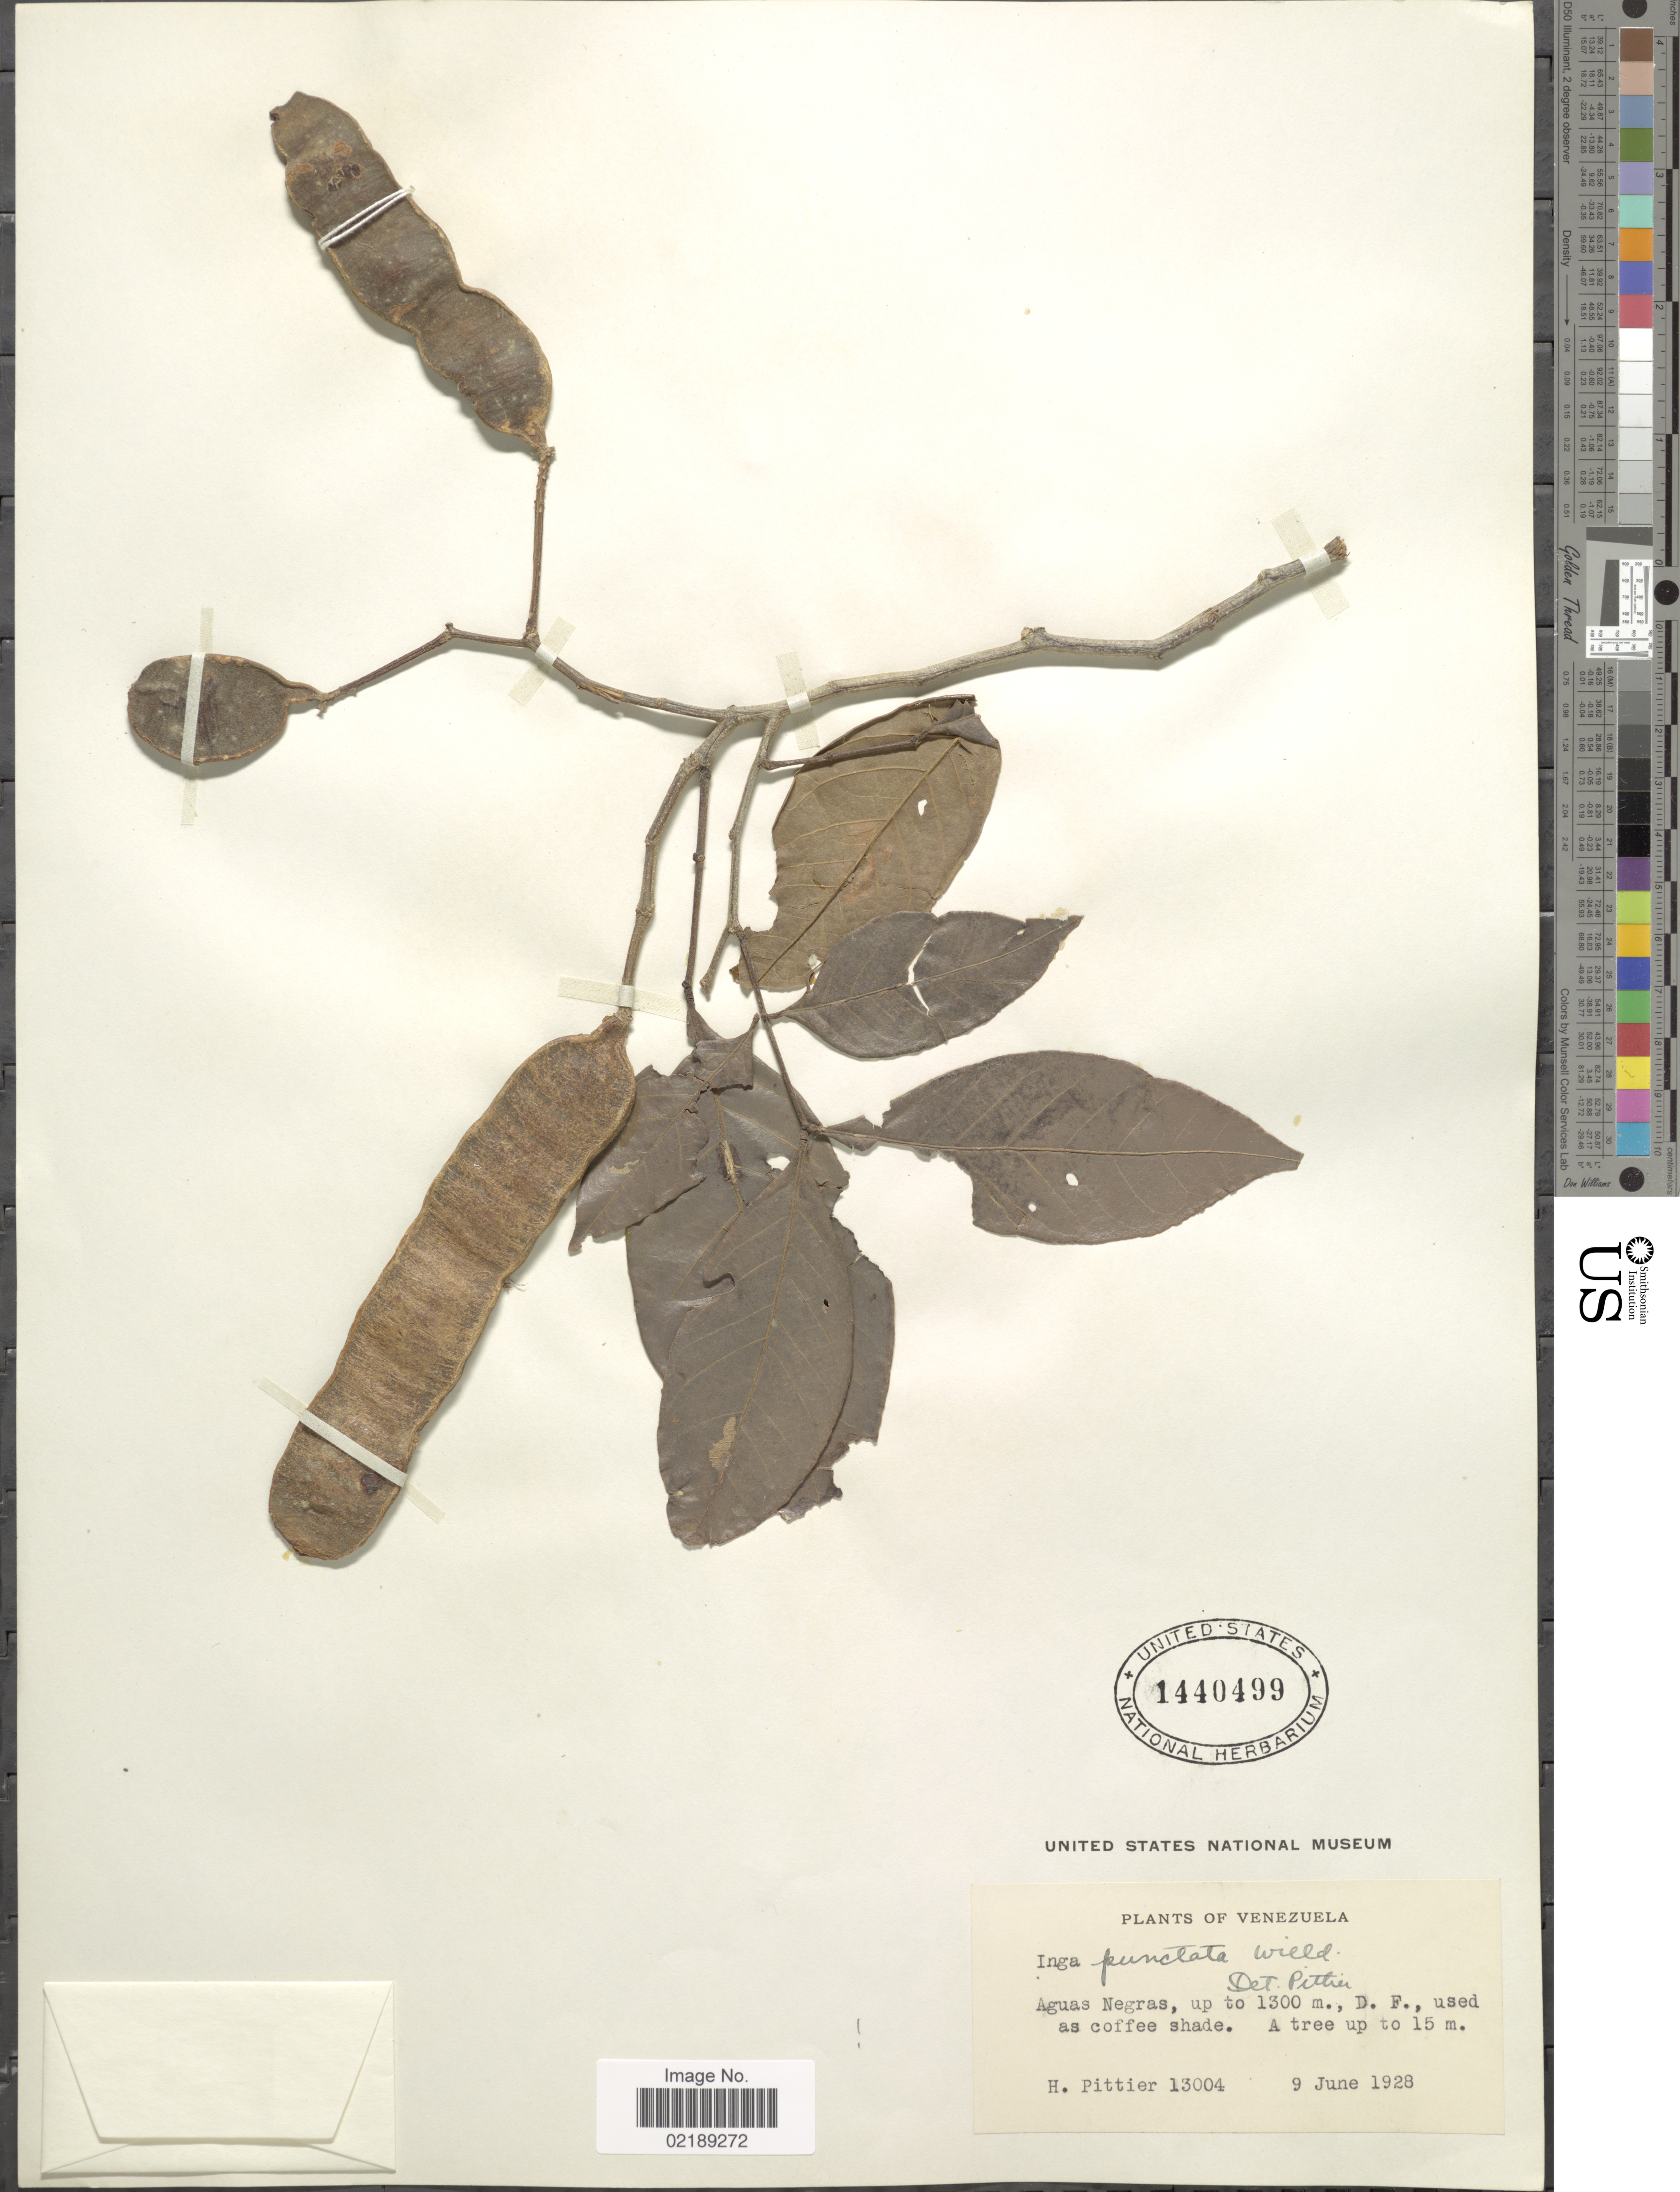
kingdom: Plantae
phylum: Tracheophyta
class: Magnoliopsida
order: Fabales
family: Fabaceae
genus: Inga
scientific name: Inga punctata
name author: Willd.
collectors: H. F. Pittier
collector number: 13004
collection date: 1928-06-09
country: Venezuela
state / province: Distrito Federal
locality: Aguas Negras.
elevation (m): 1300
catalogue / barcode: US 1440499